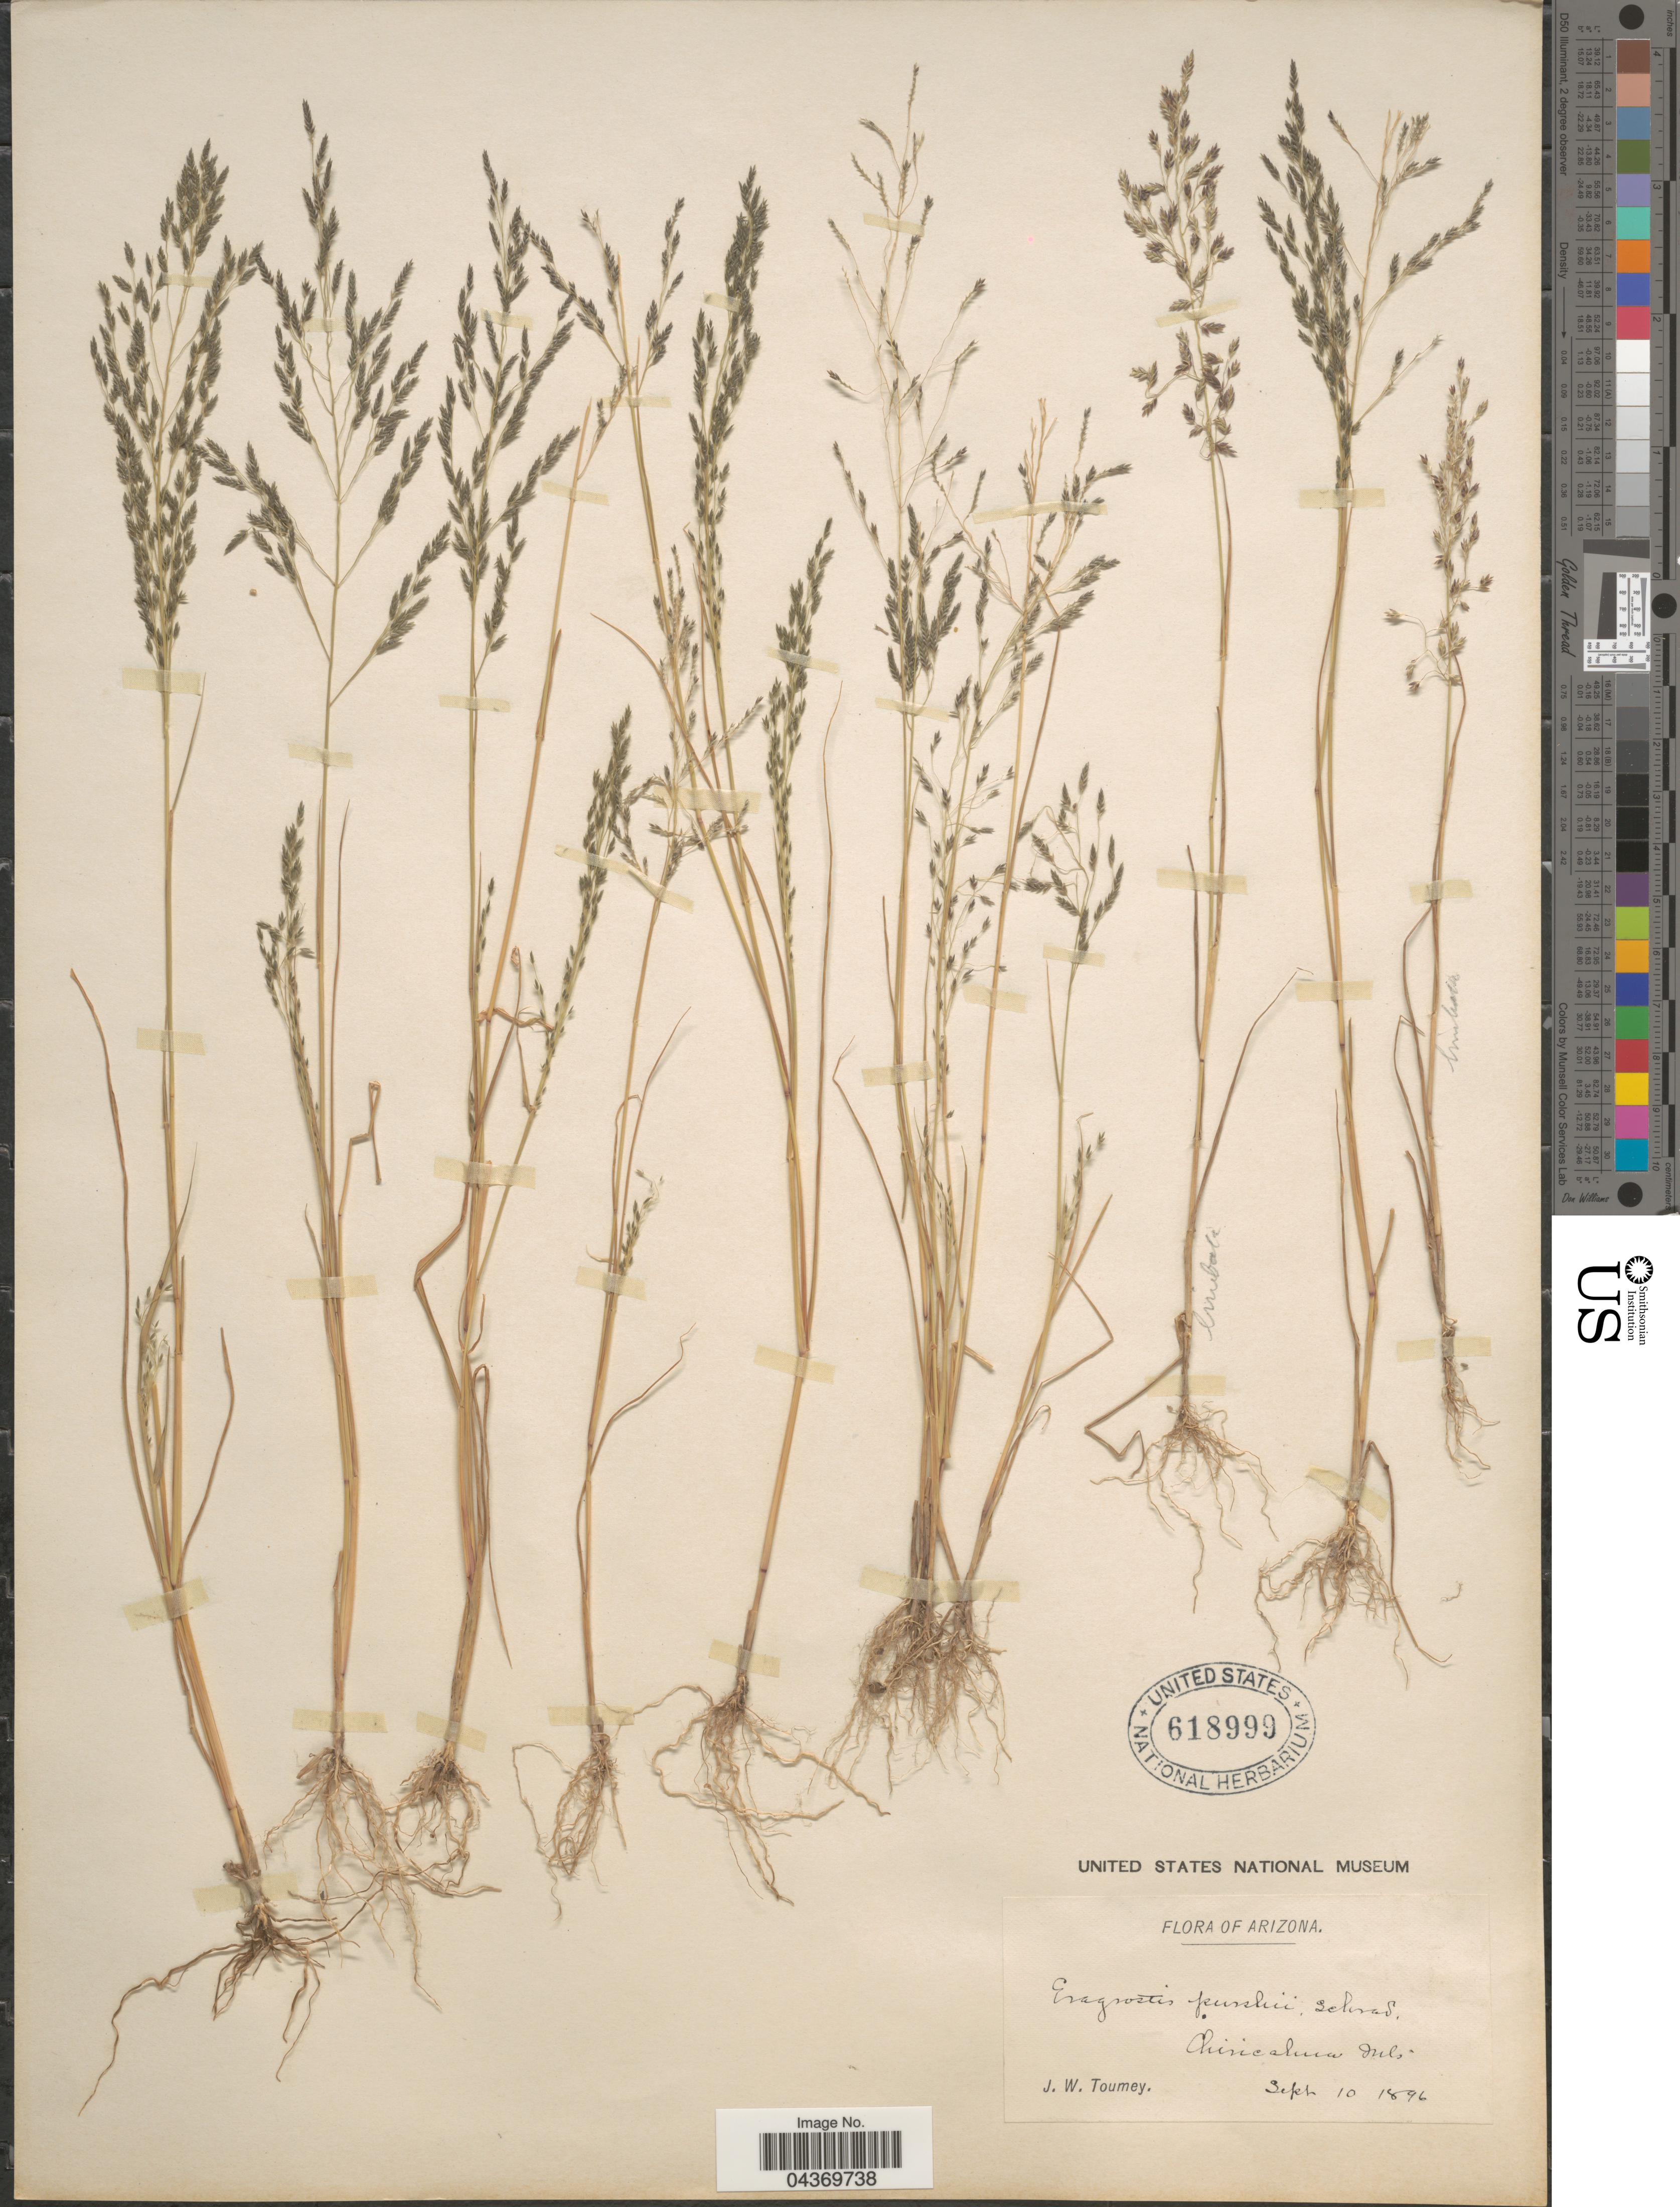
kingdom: Plantae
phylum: Tracheophyta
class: Liliopsida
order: Poales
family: Poaceae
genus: Eragrostis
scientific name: Eragrostis pectinacea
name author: (Michx.) Nees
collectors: J. W. Toumey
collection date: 1896-09-10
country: United States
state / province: Arizona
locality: Chiricahua Mts.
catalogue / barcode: US 618999